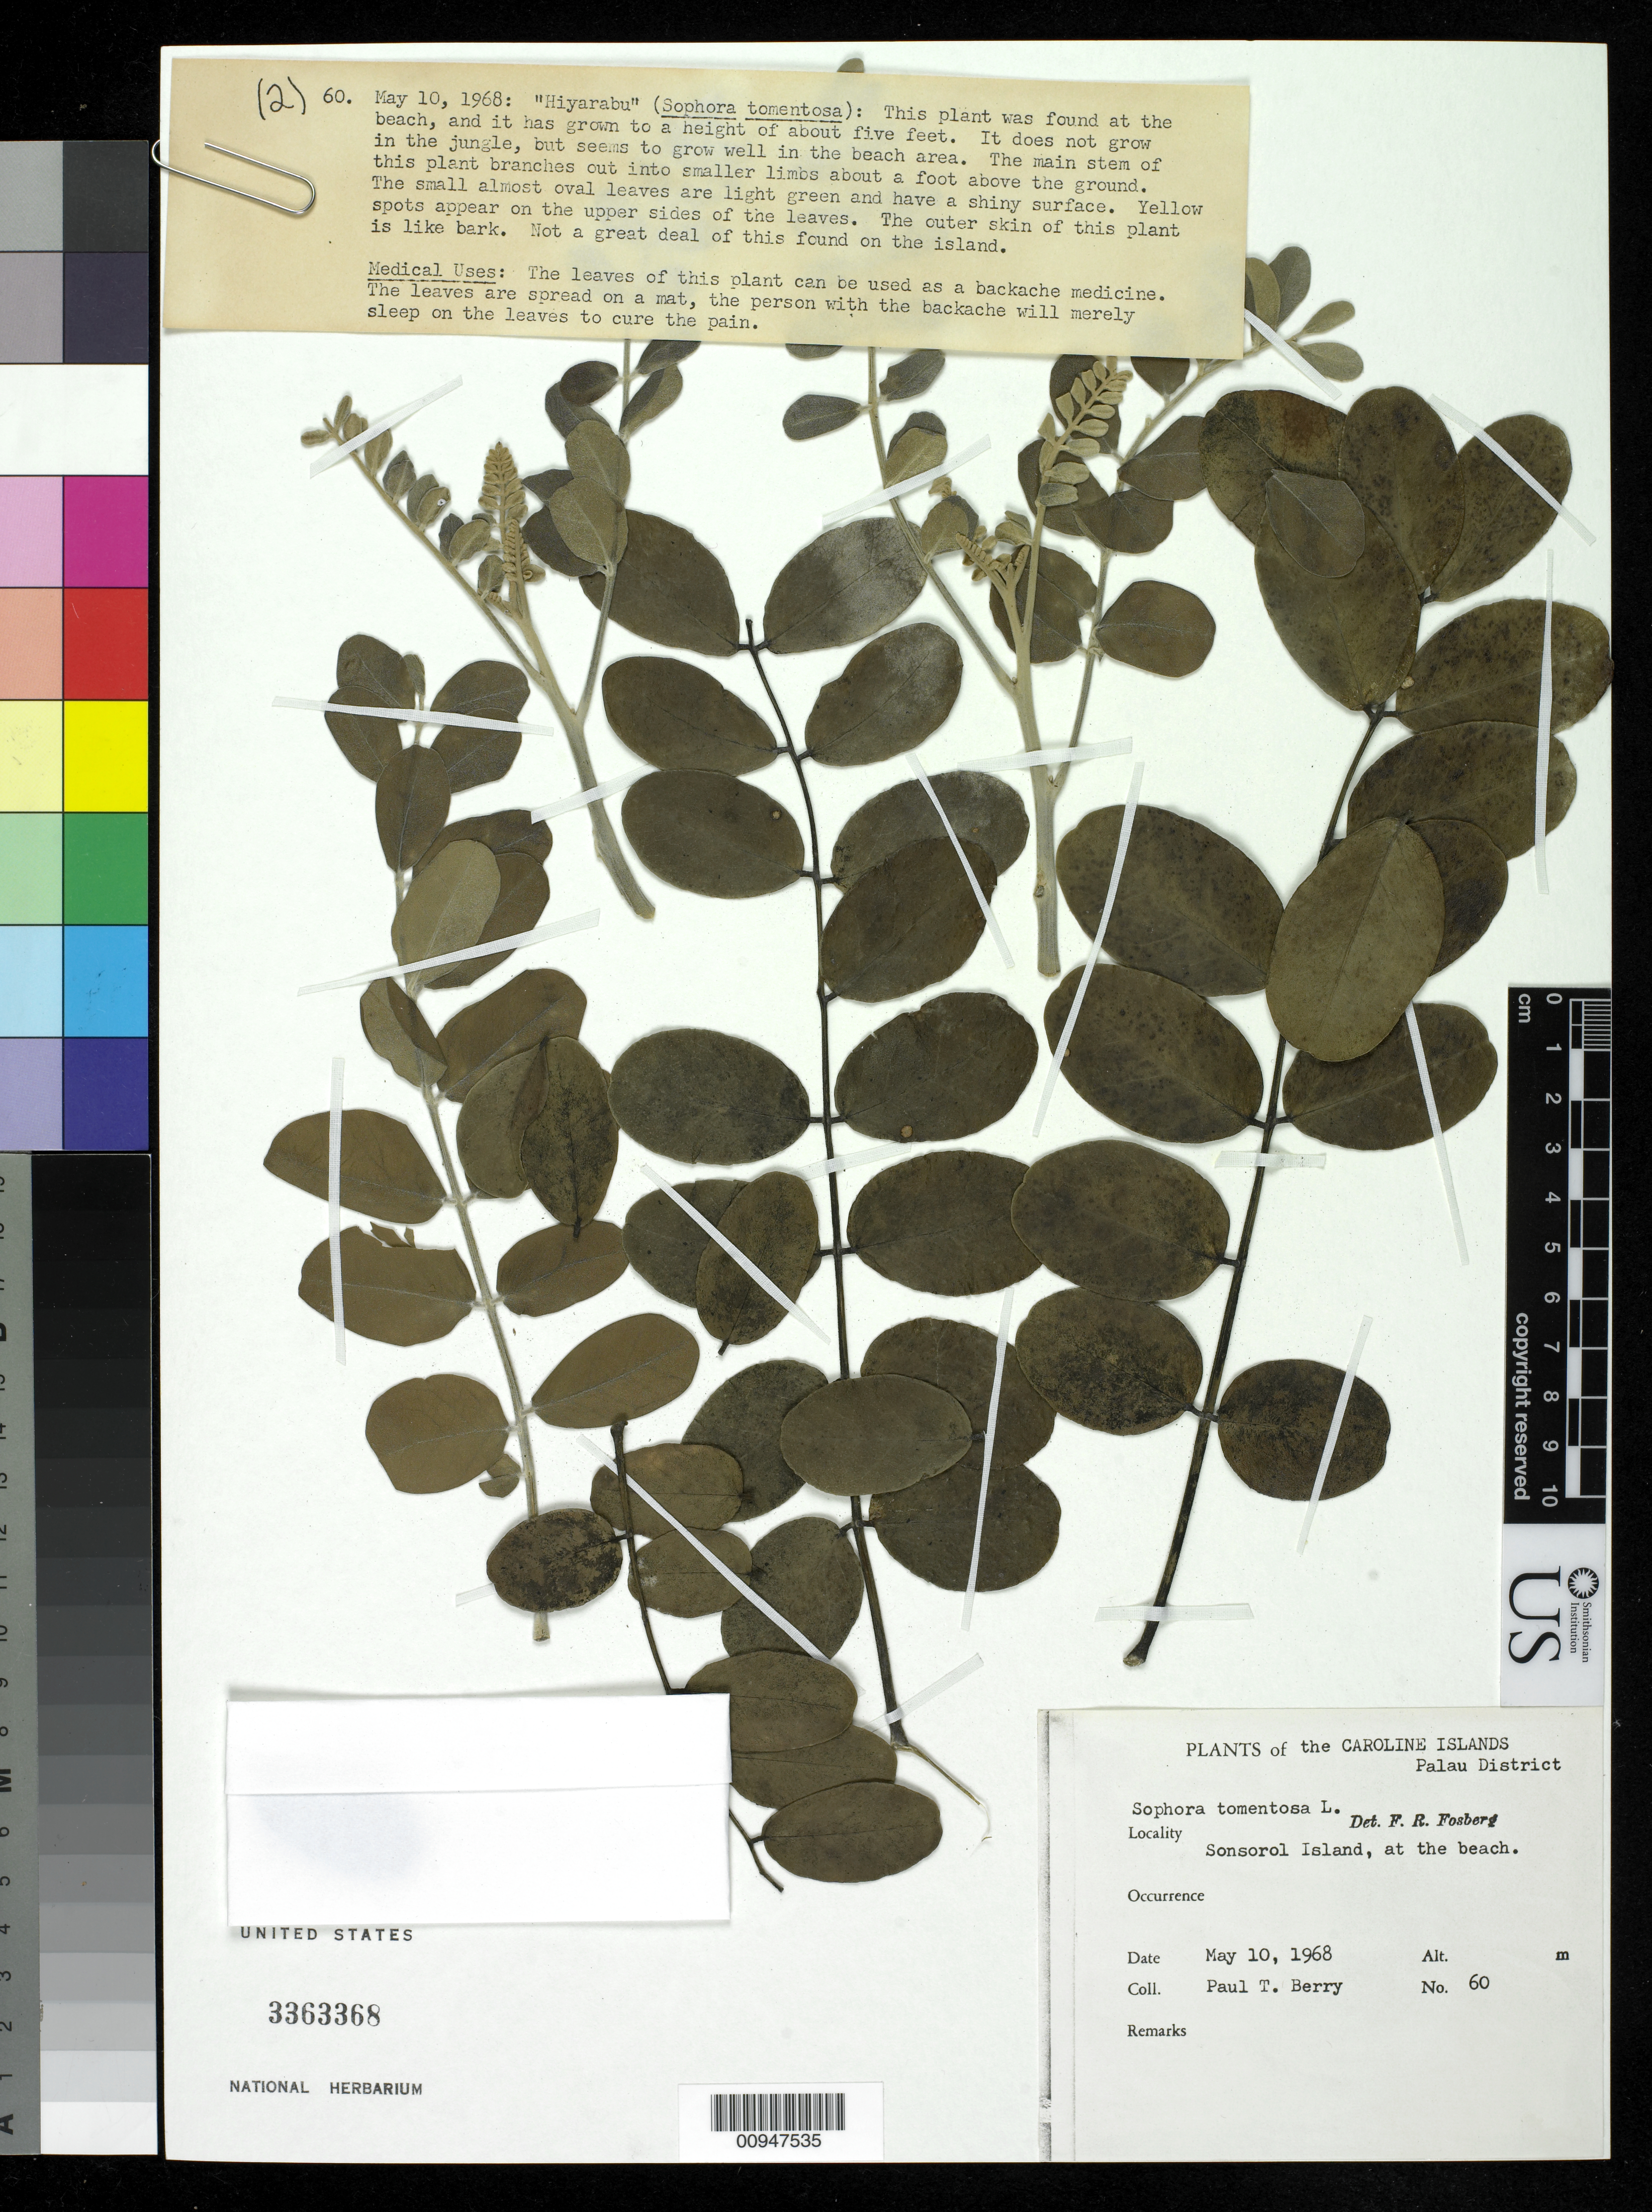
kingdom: Plantae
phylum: Tracheophyta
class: Magnoliopsida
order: Fabales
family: Fabaceae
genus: Sophora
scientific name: Sophora tomentosa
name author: L.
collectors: C.A. Salsedo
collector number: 60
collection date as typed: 02 Apr 1970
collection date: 1970-04-02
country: Palau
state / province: Koror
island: Ngchelobel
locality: Ngchelobel limestone rock island.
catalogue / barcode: US 3363368